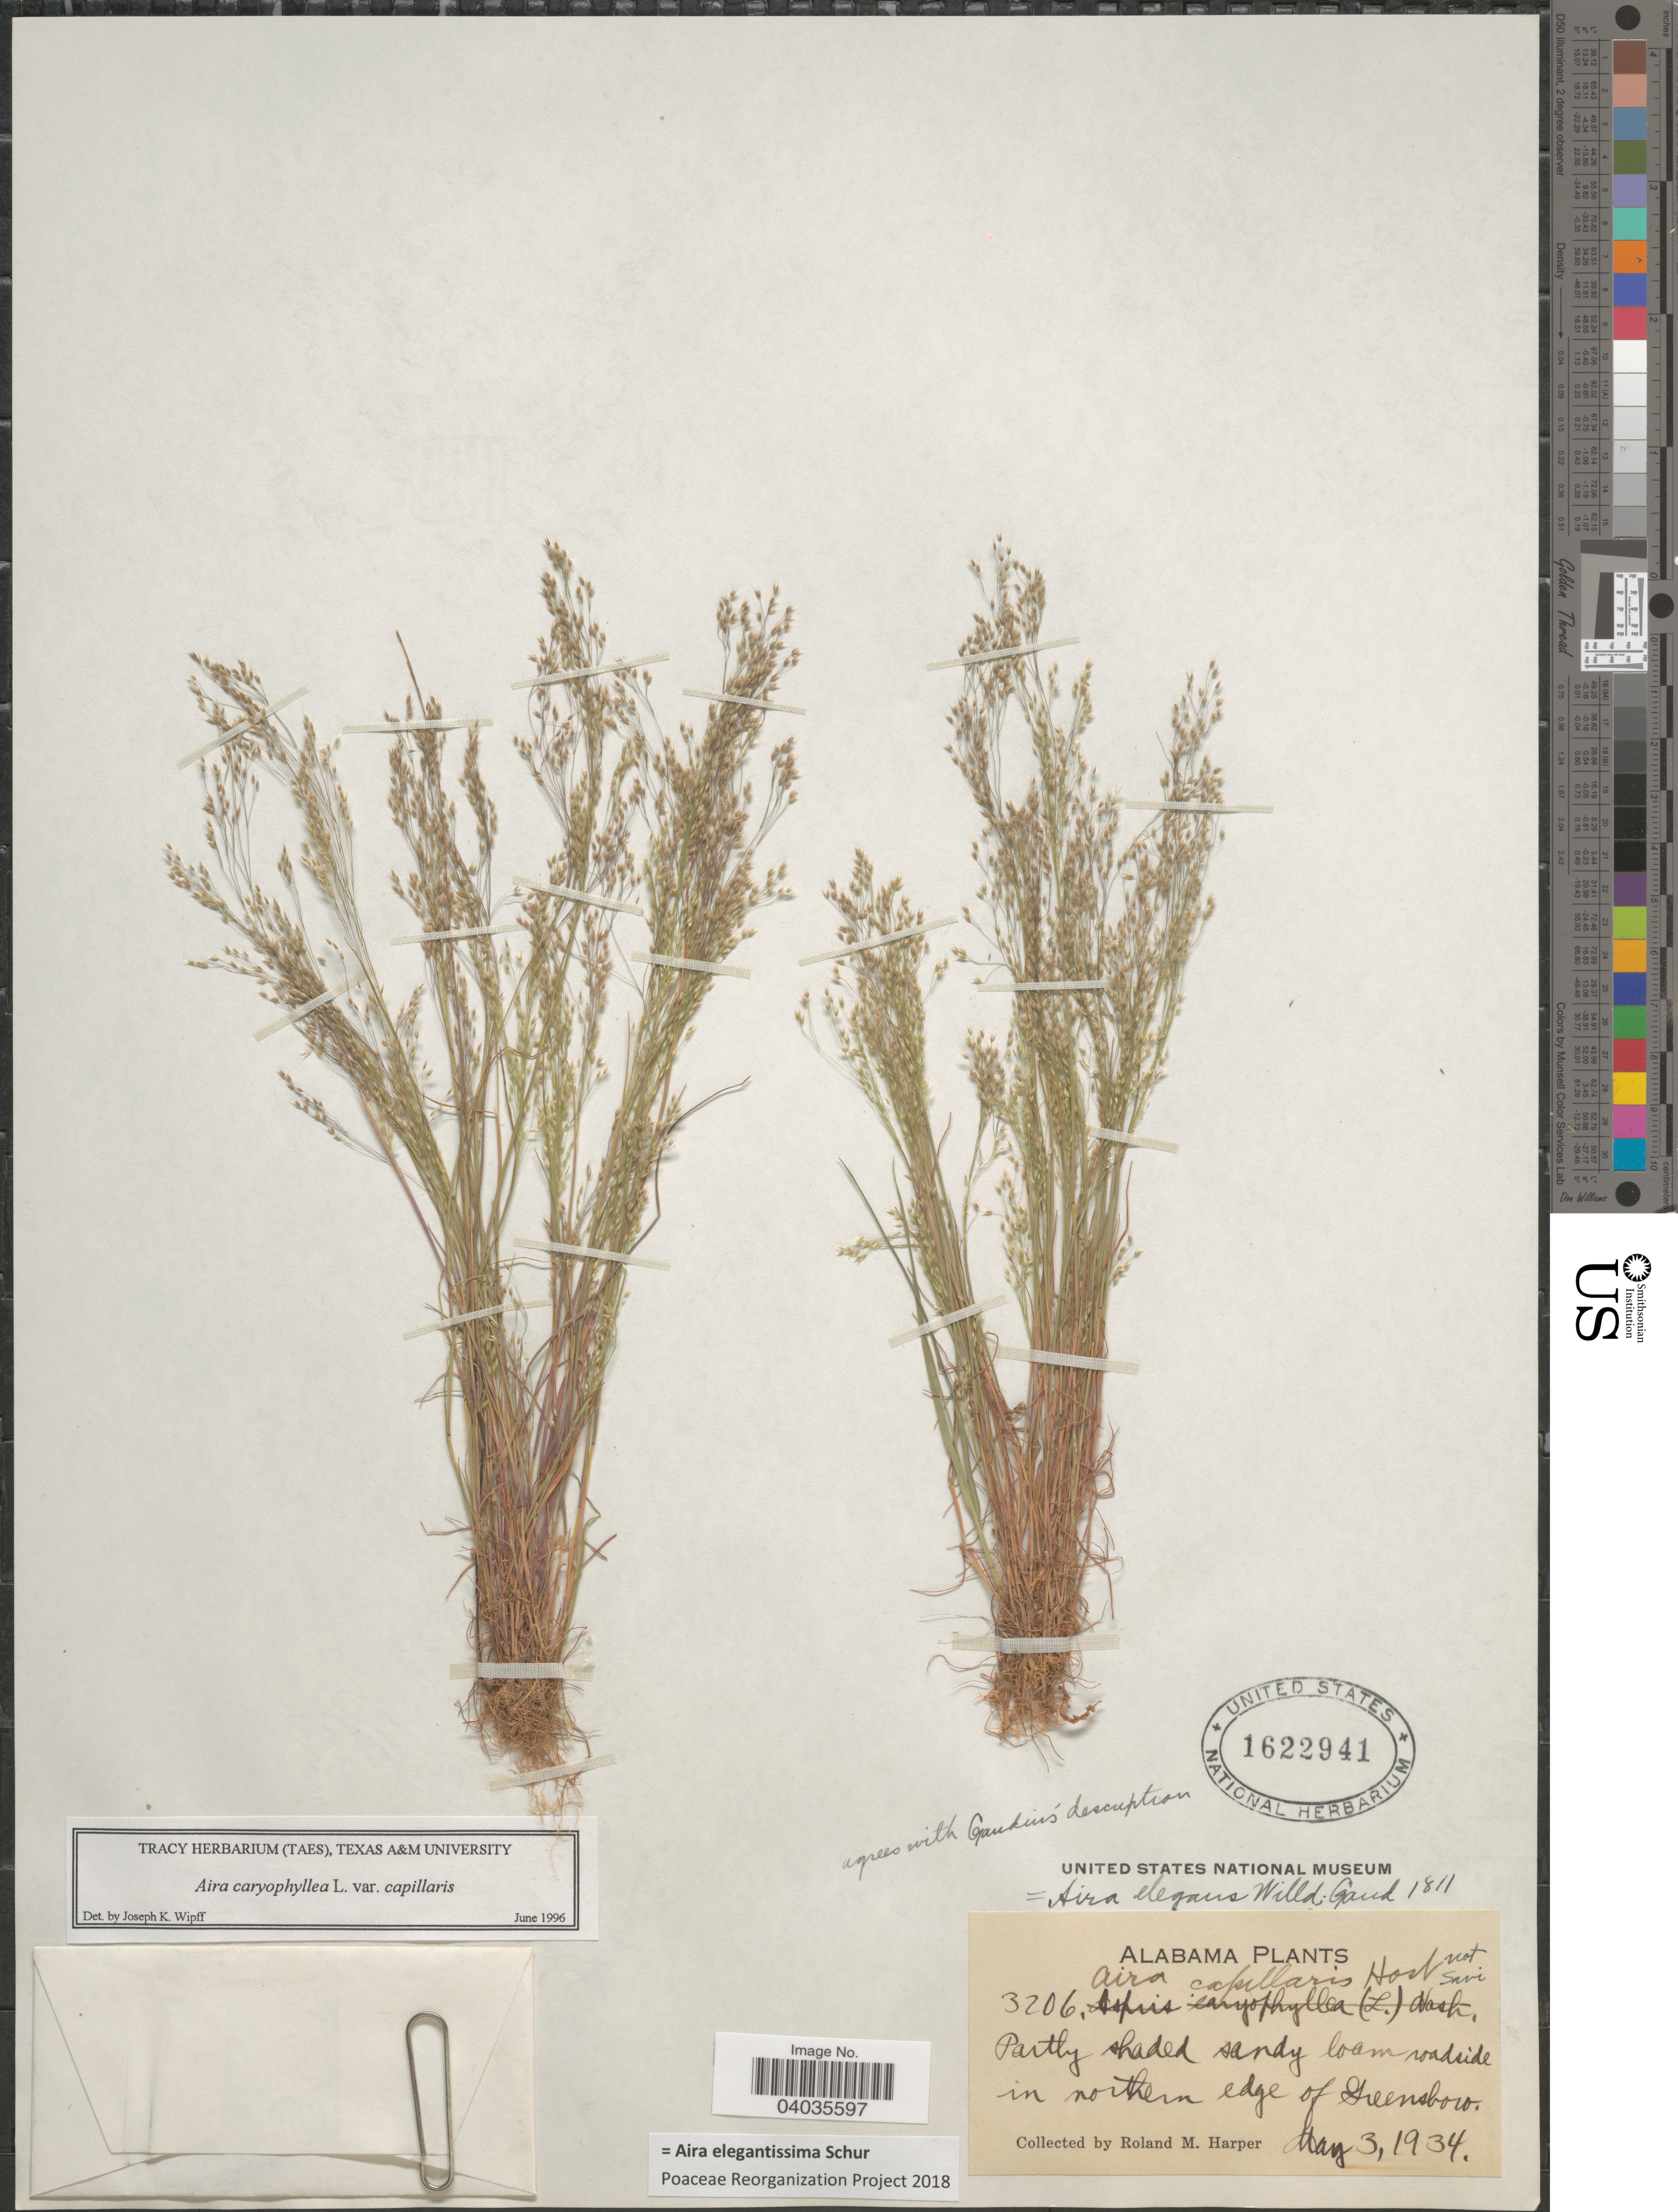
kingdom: Plantae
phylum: Tracheophyta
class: Liliopsida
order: Poales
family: Poaceae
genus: Aira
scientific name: Aira elegantissima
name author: Schur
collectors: R. M. Harper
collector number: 3206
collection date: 1934-05-03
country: United States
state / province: Alabama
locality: Roadside in northern edge of Greensboro.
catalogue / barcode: US 1622941